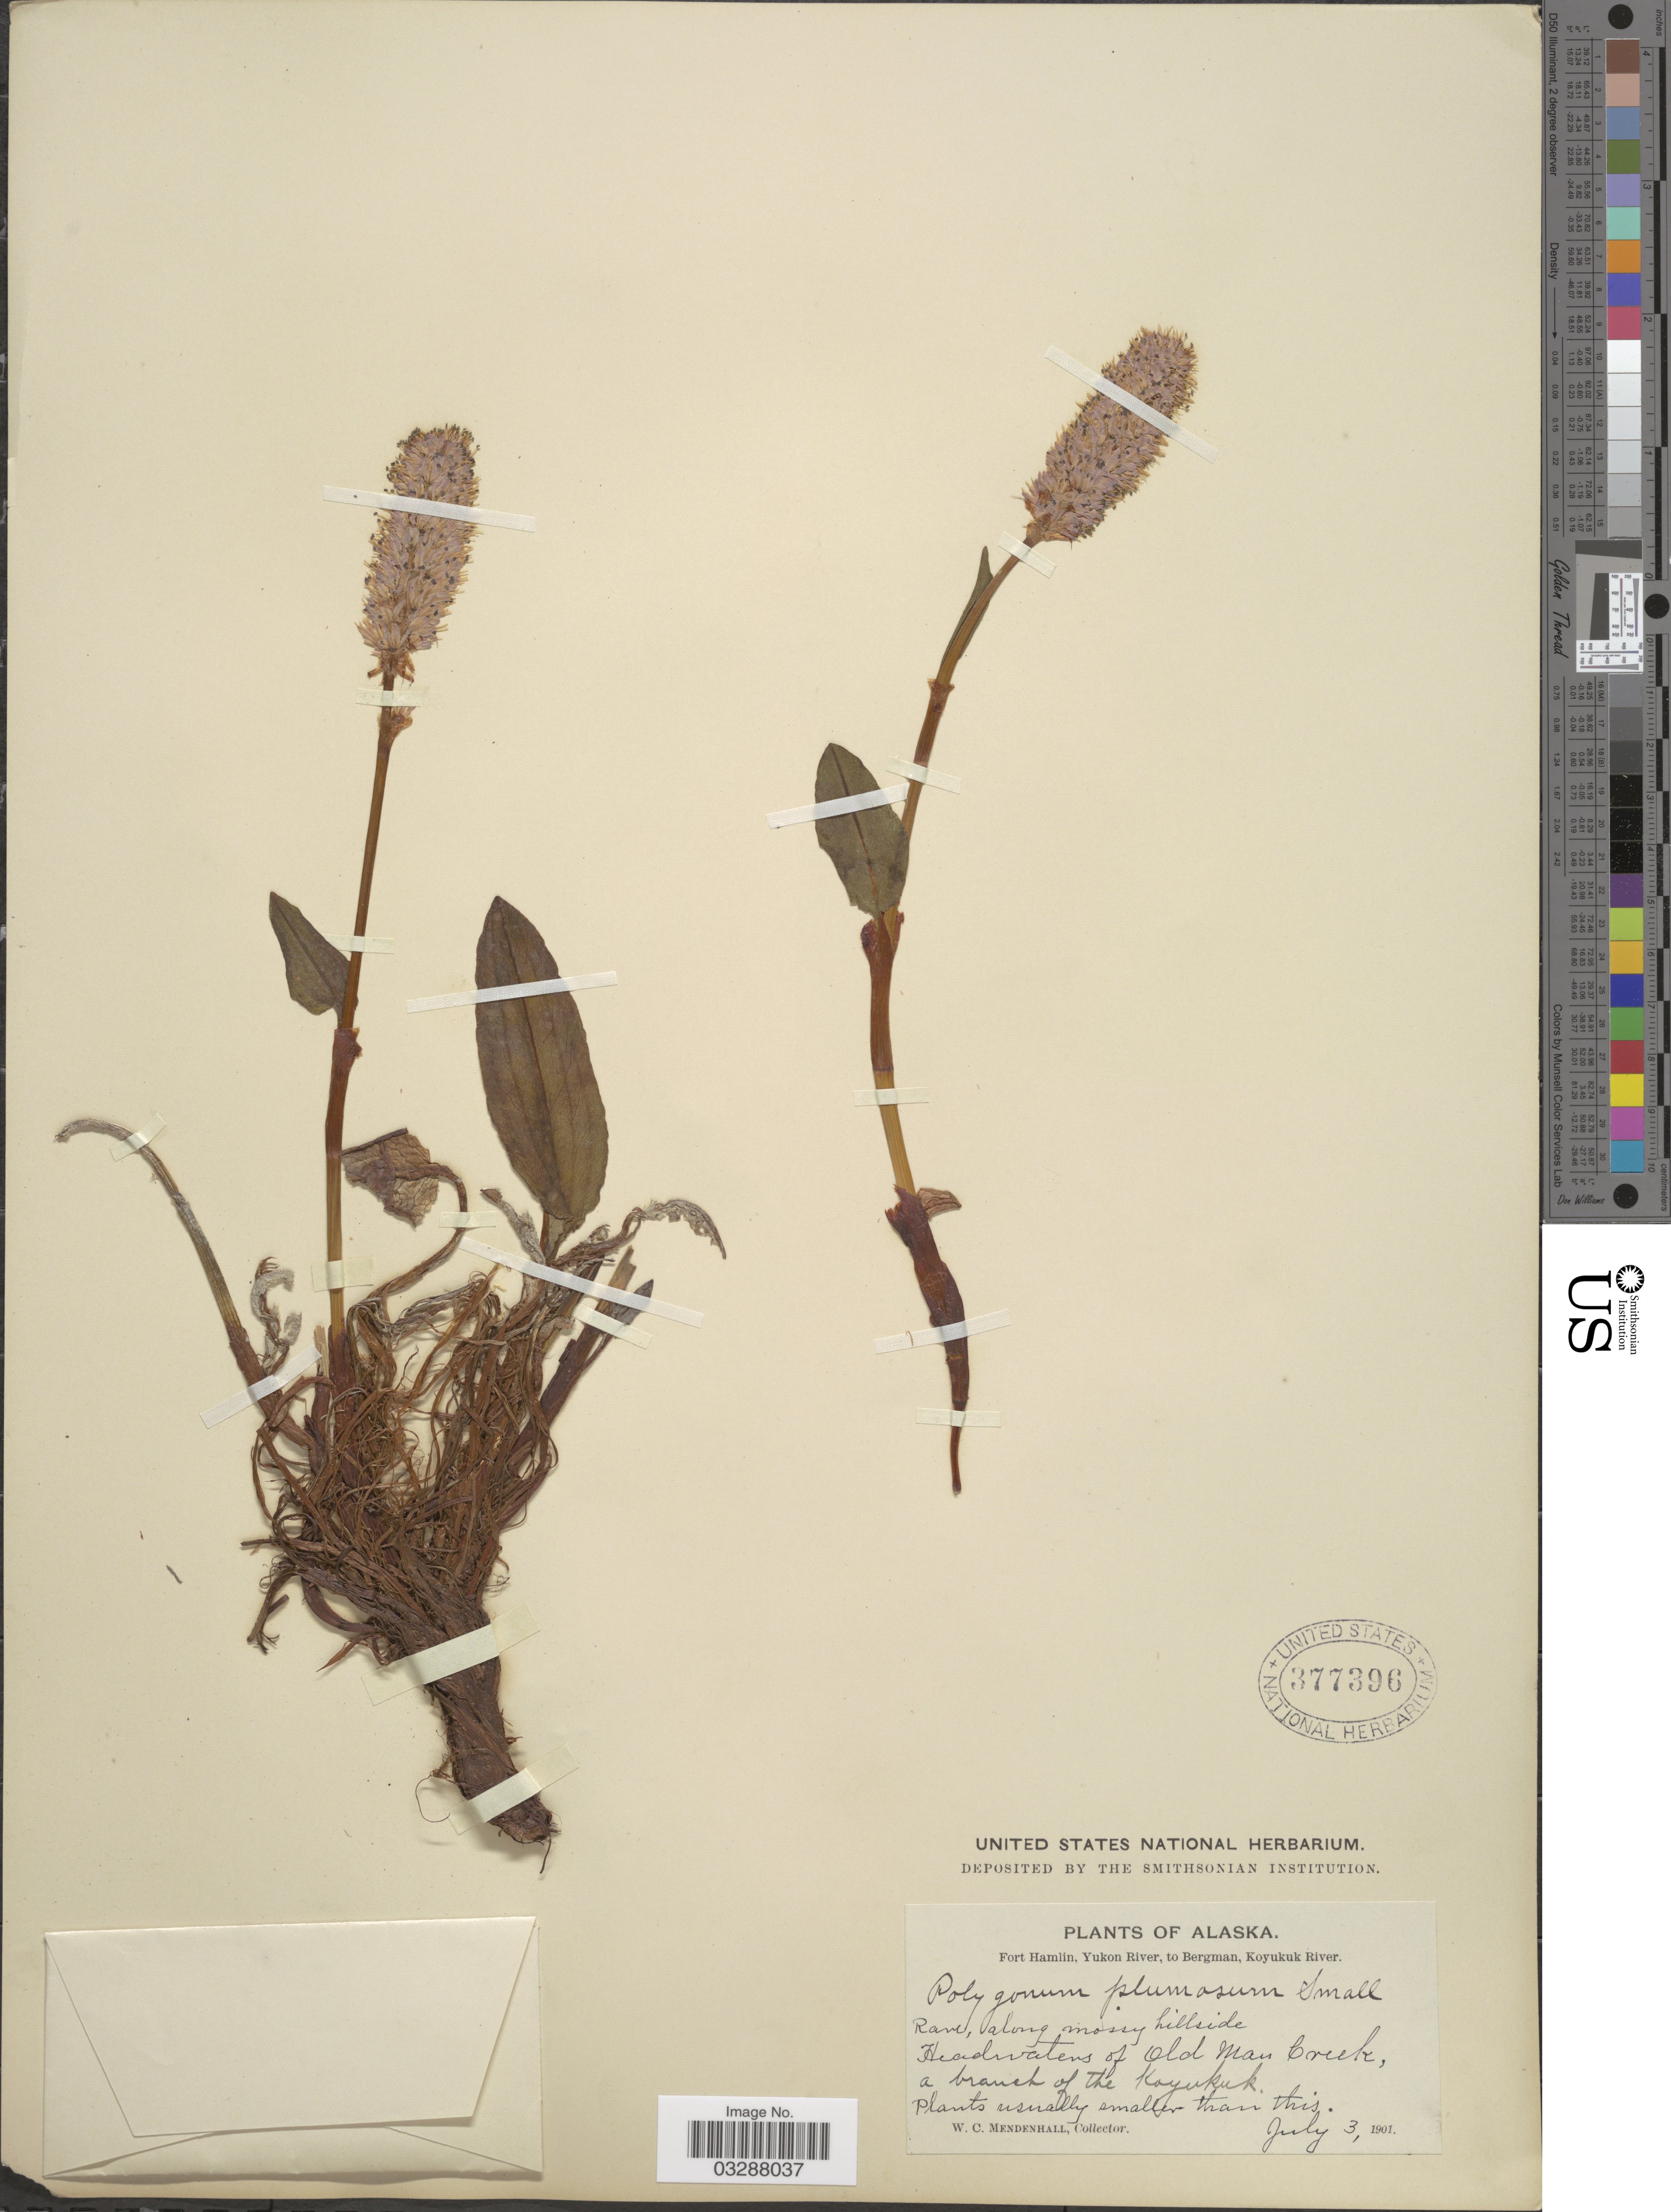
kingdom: Plantae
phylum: Tracheophyta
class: Magnoliopsida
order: Caryophyllales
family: Polygonaceae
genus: Bistorta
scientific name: Bistorta plumosa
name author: (Small) Greene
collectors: W. Mendenhall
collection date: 1901-07-03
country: United States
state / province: Alaska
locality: Fort Hamlin, Yukon River, to Bergman, Koyukuk River. Headwaters of Old Man Creek, a branch of the Koyukuk.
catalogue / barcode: US 377396